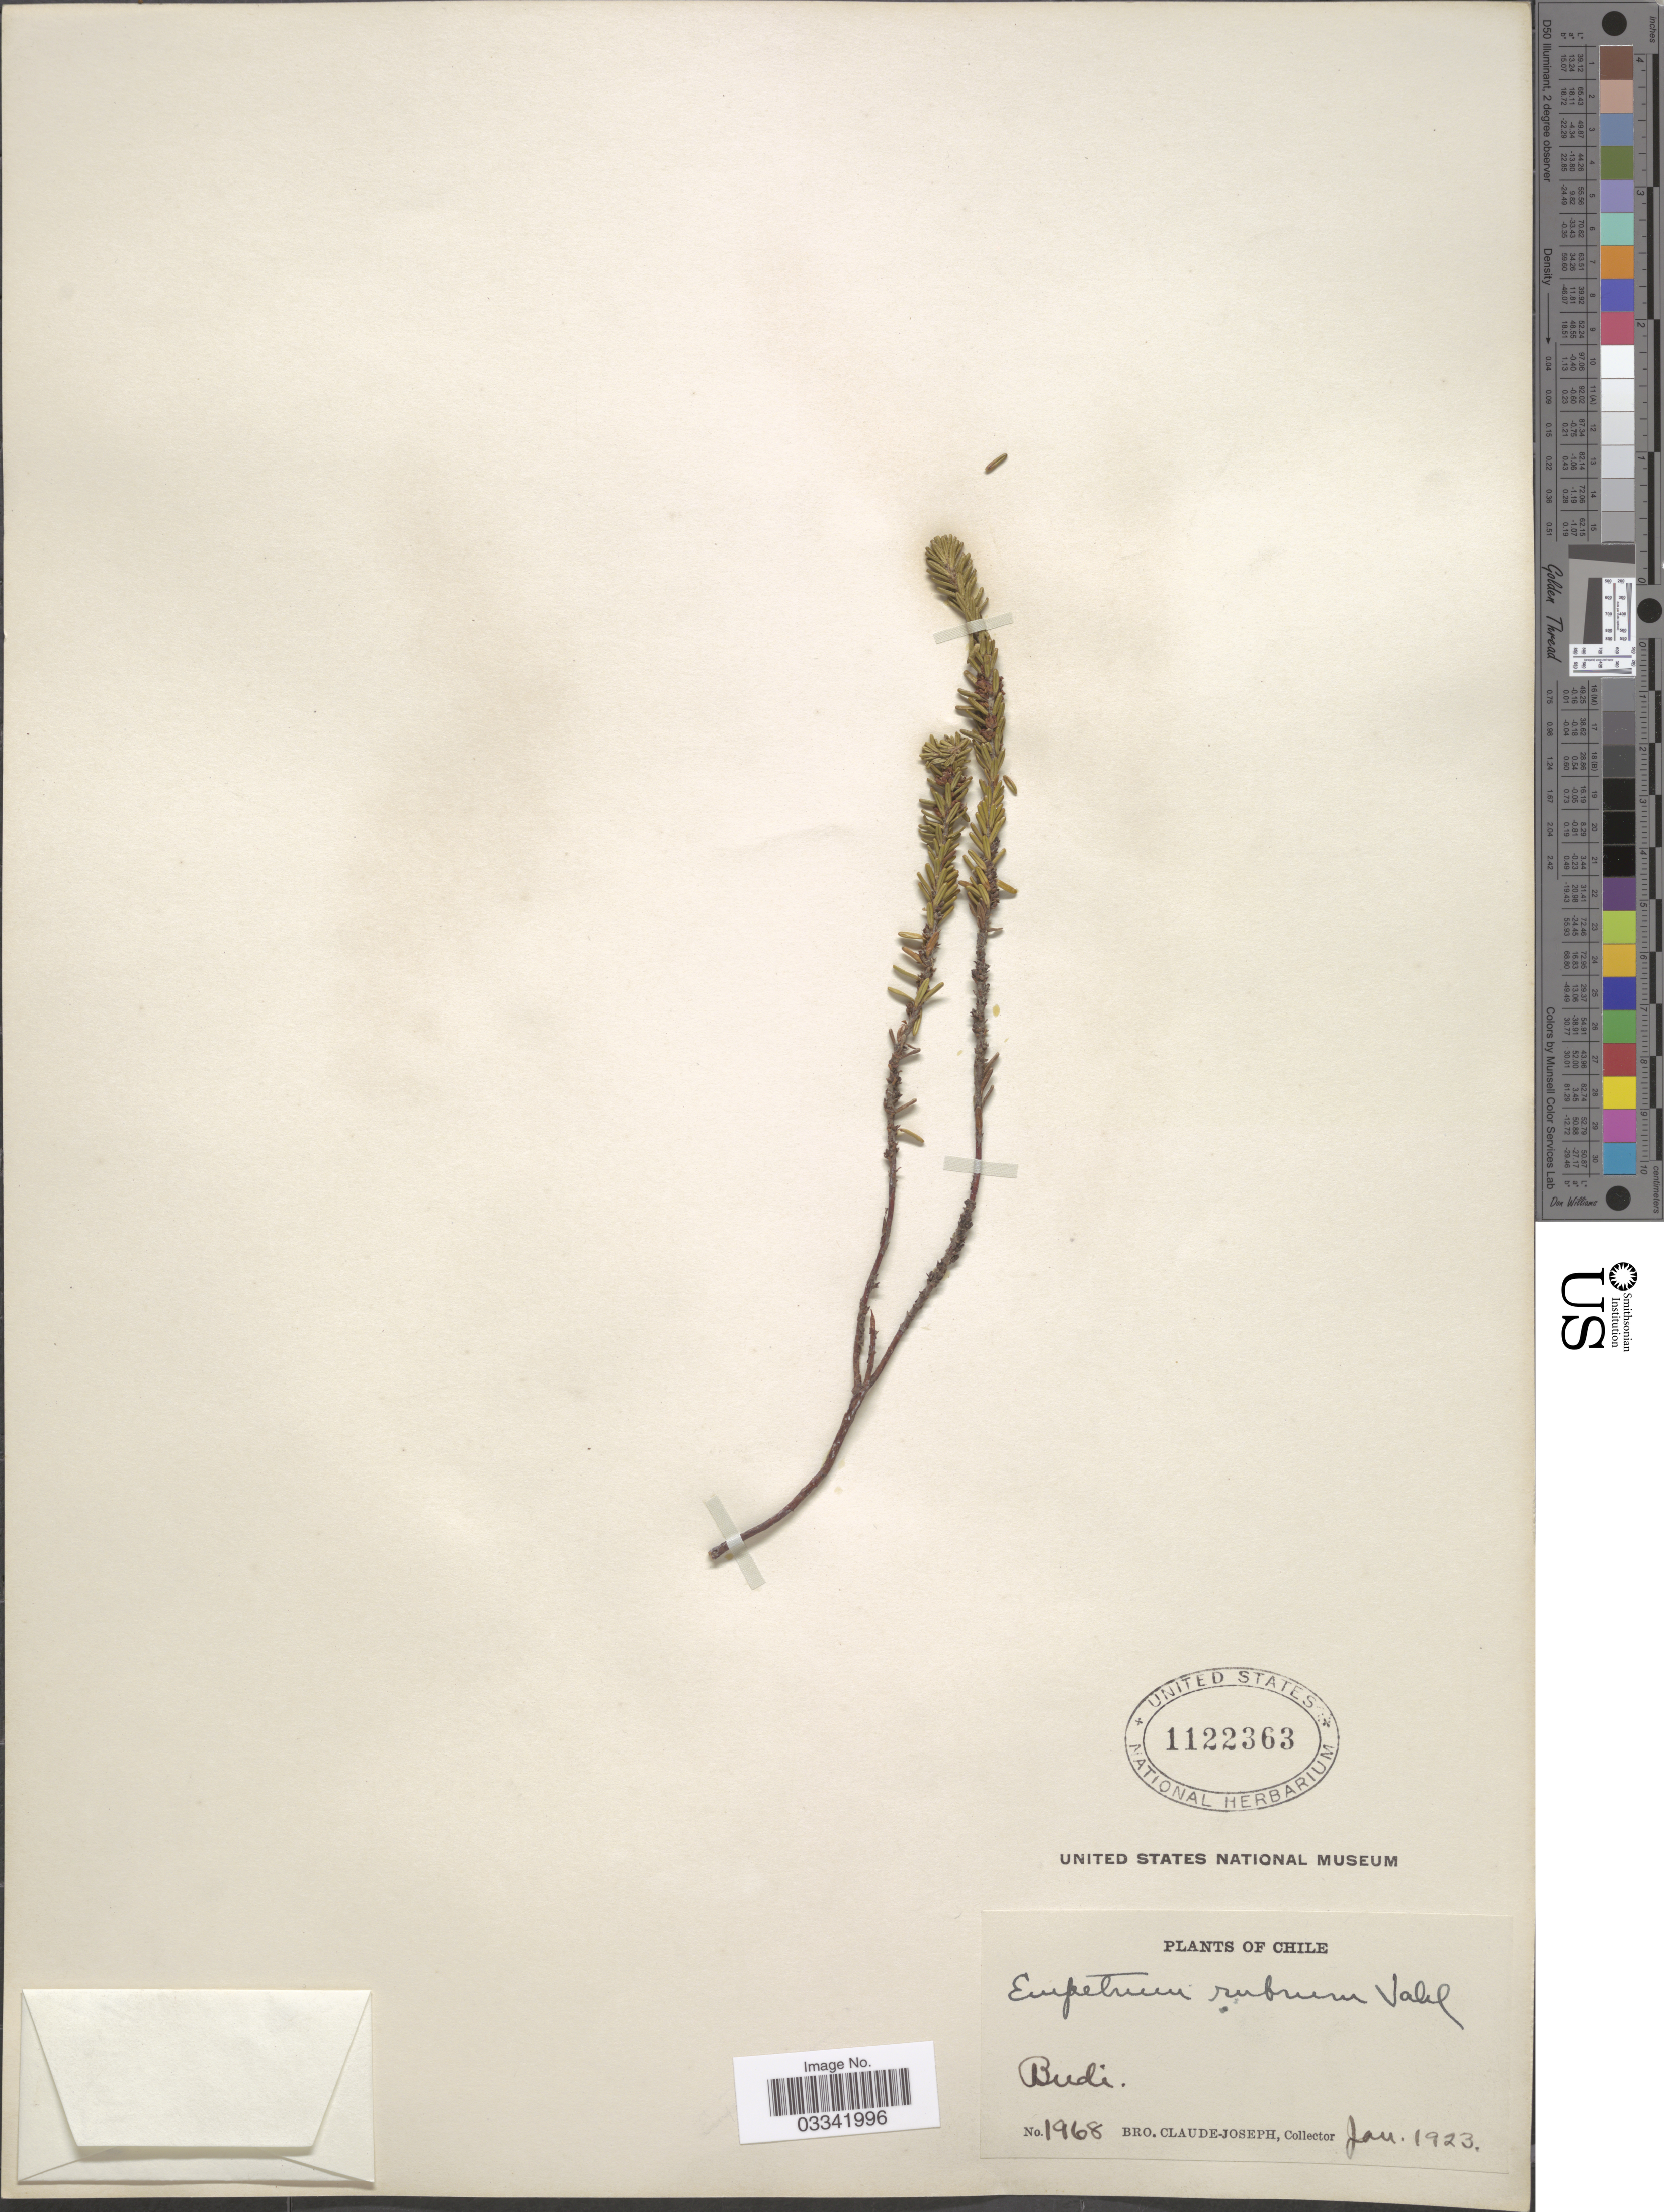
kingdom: Plantae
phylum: Tracheophyta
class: Magnoliopsida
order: Ericales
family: Ericaceae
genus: Empetrum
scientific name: Empetrum rubrum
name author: Vahl ex Willd.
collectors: Bro. Claude-Joseph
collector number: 1968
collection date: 1923-01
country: Chile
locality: Budi.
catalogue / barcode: US 1122363